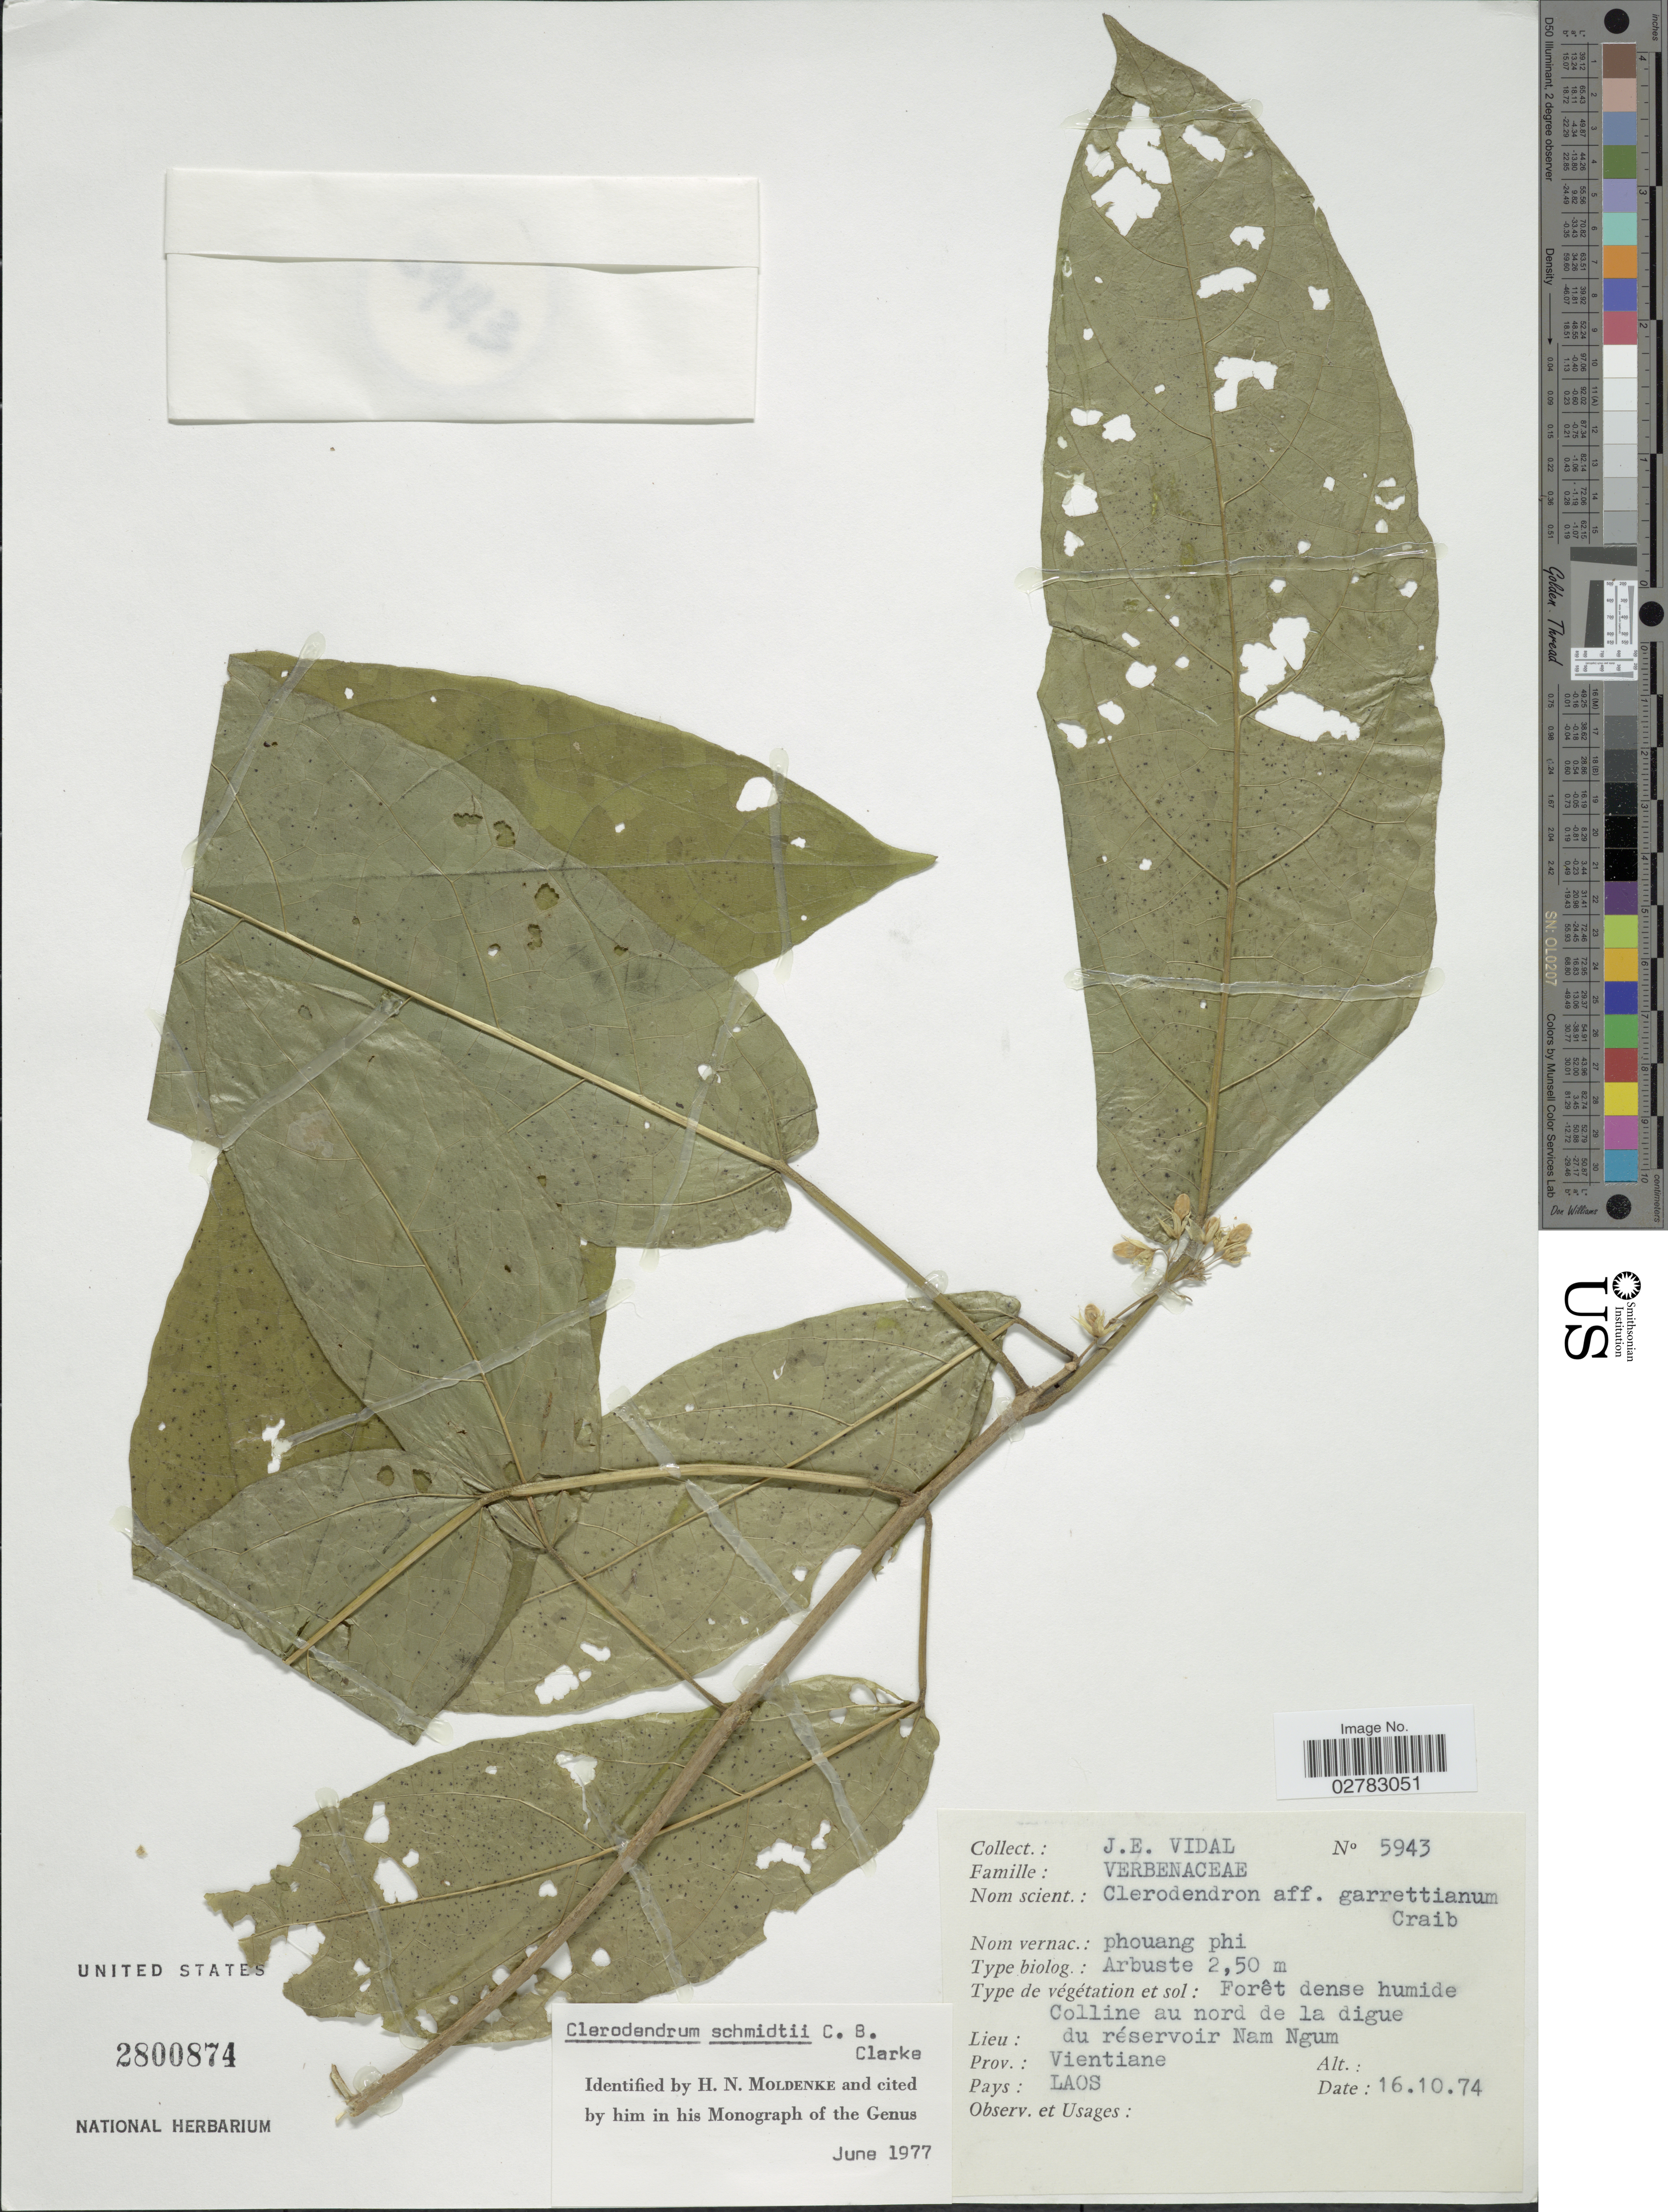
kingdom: Plantae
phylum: Tracheophyta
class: Magnoliopsida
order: Lamiales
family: Lamiaceae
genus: Clerodendrum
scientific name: Clerodendrum schmidtii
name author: C.B. Clarke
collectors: J. E. Vidal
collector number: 5943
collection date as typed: Transcribed d/m/y: 16/10/74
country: Laos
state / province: Viangchan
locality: Colline au nord de la digue du réservoir Nam Ngum. Prov.: Vientiane.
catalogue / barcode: US 2800874